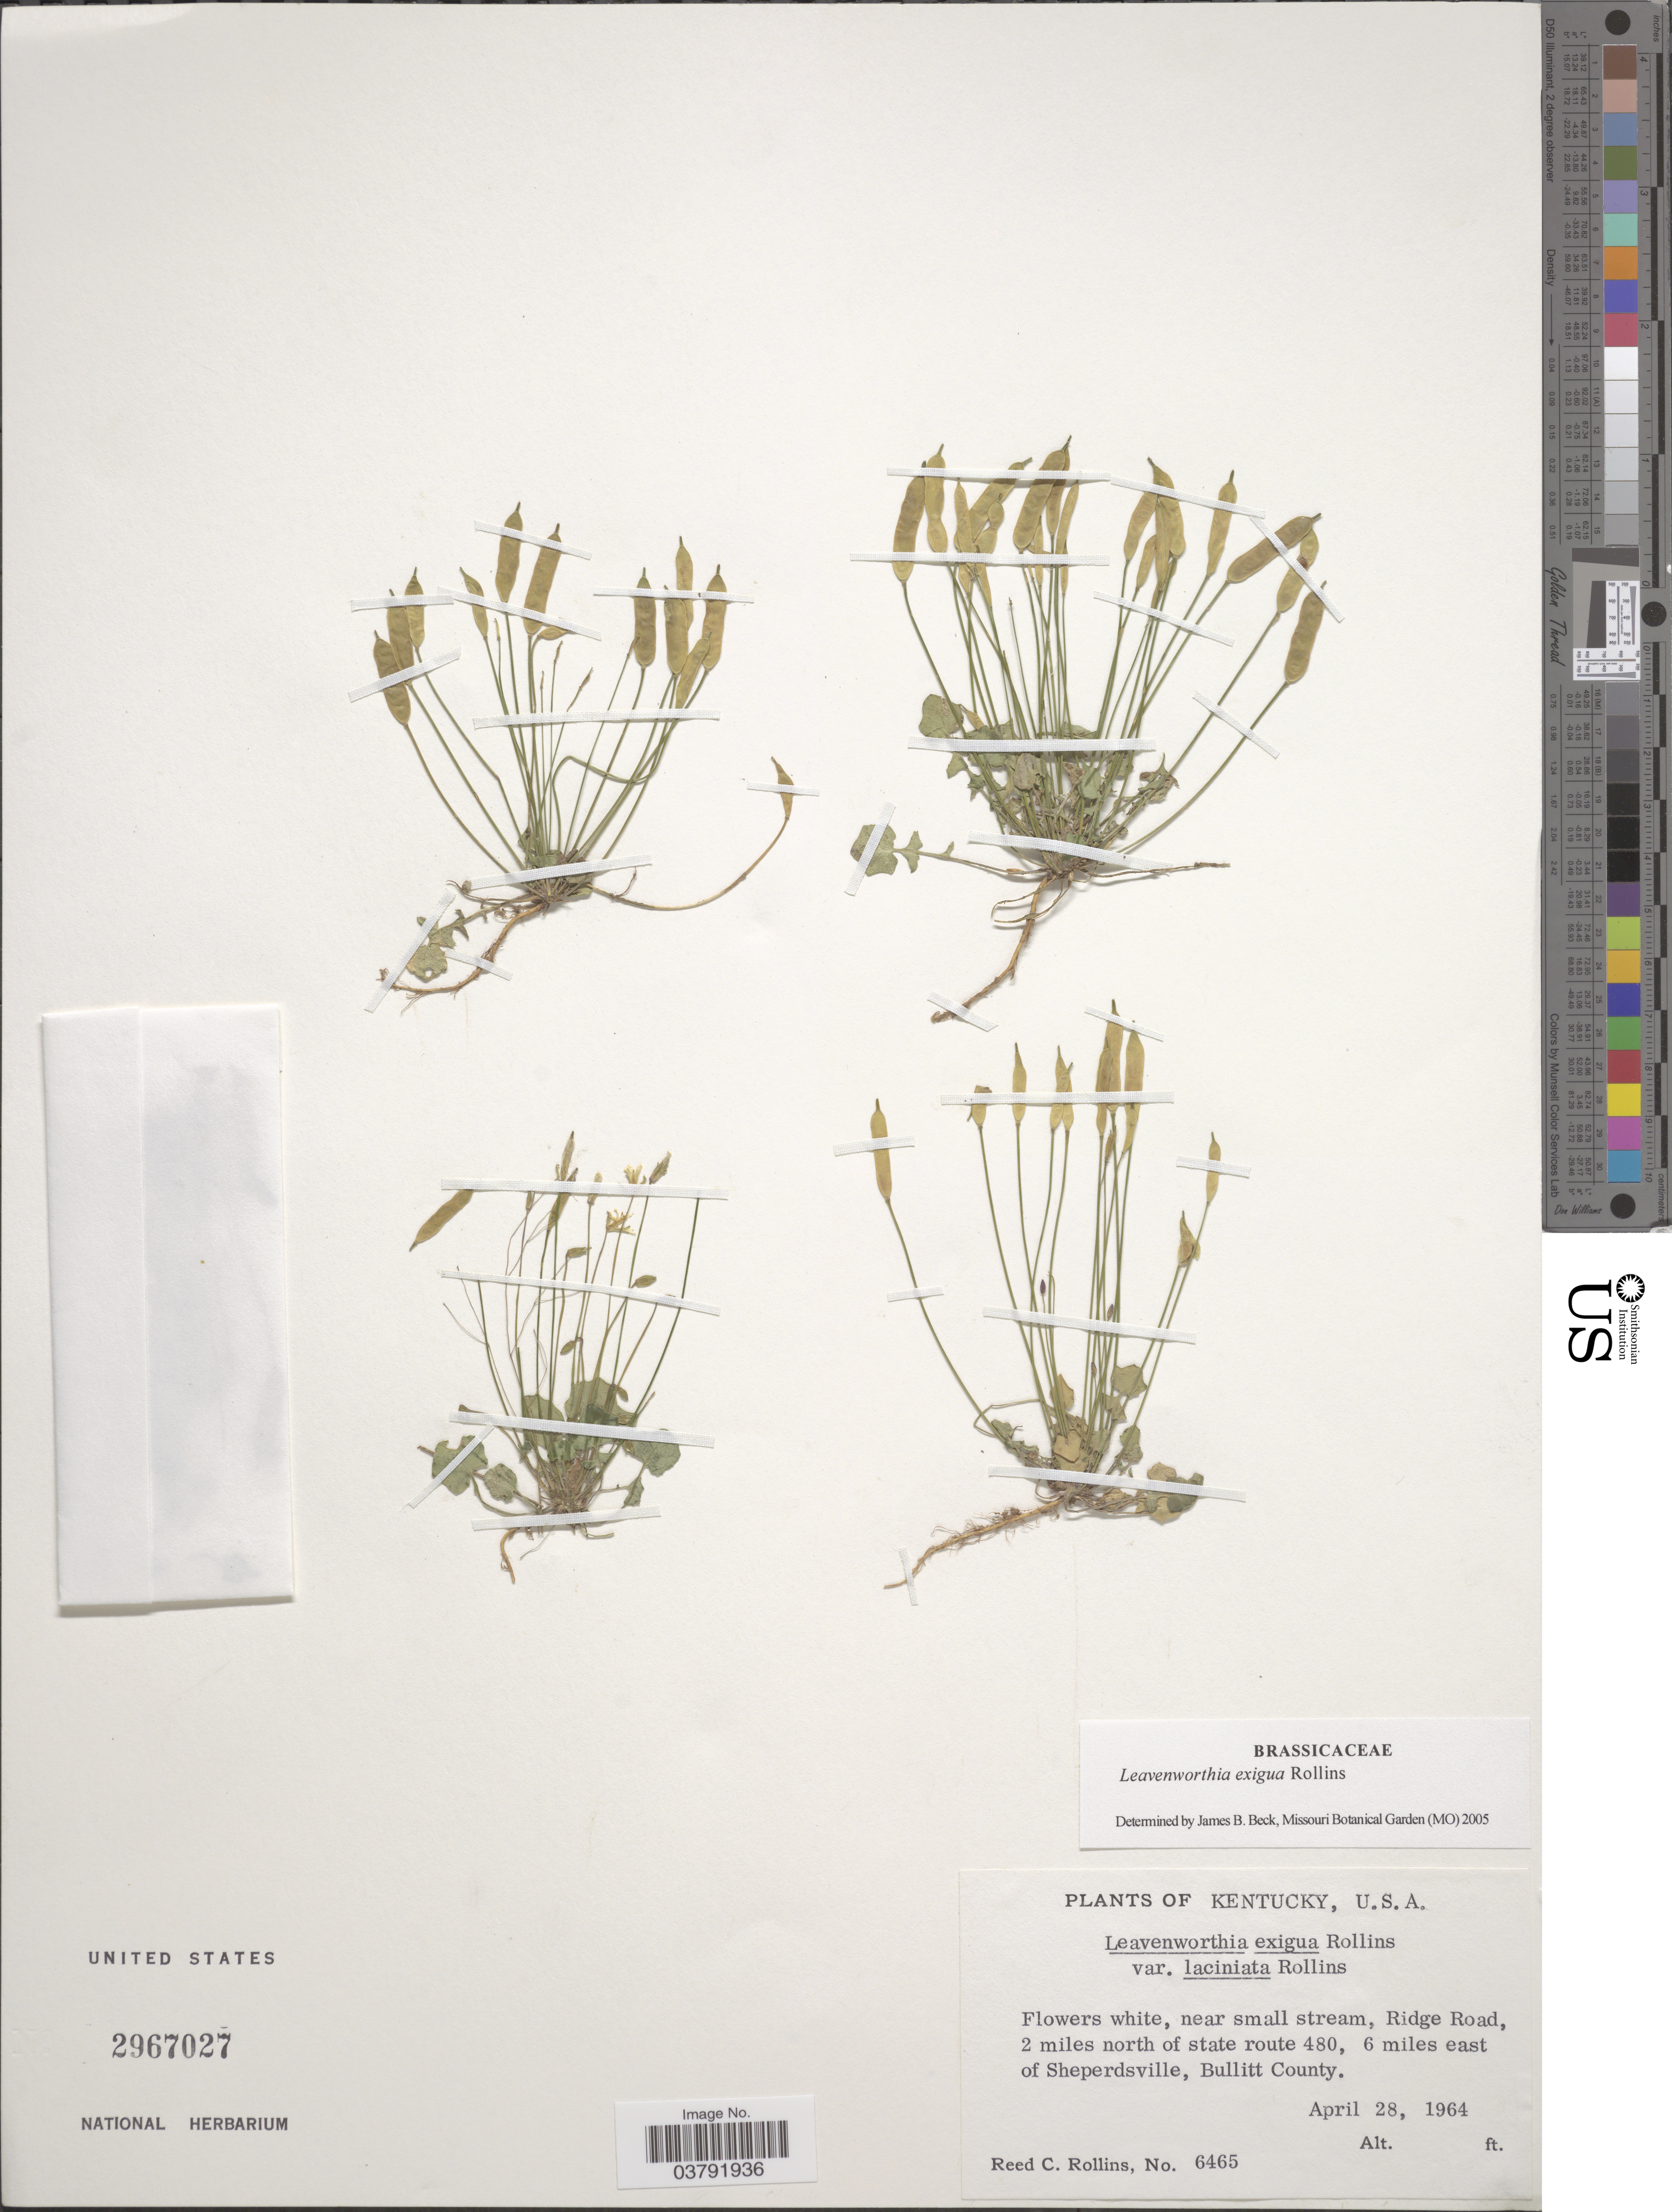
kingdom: Plantae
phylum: Tracheophyta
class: Magnoliopsida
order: Brassicales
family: Brassicaceae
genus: Leavenworthia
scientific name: Leavenworthia exigua var. laciniata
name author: Rollins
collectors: R. C. Rollins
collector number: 6465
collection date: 1964-04-28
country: United States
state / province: Kentucky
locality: Ridge Road, 2 miles north of state route 480, 6 miles east of Sheperdsville, Bullitt County.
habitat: near small stream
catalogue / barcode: US 2967027